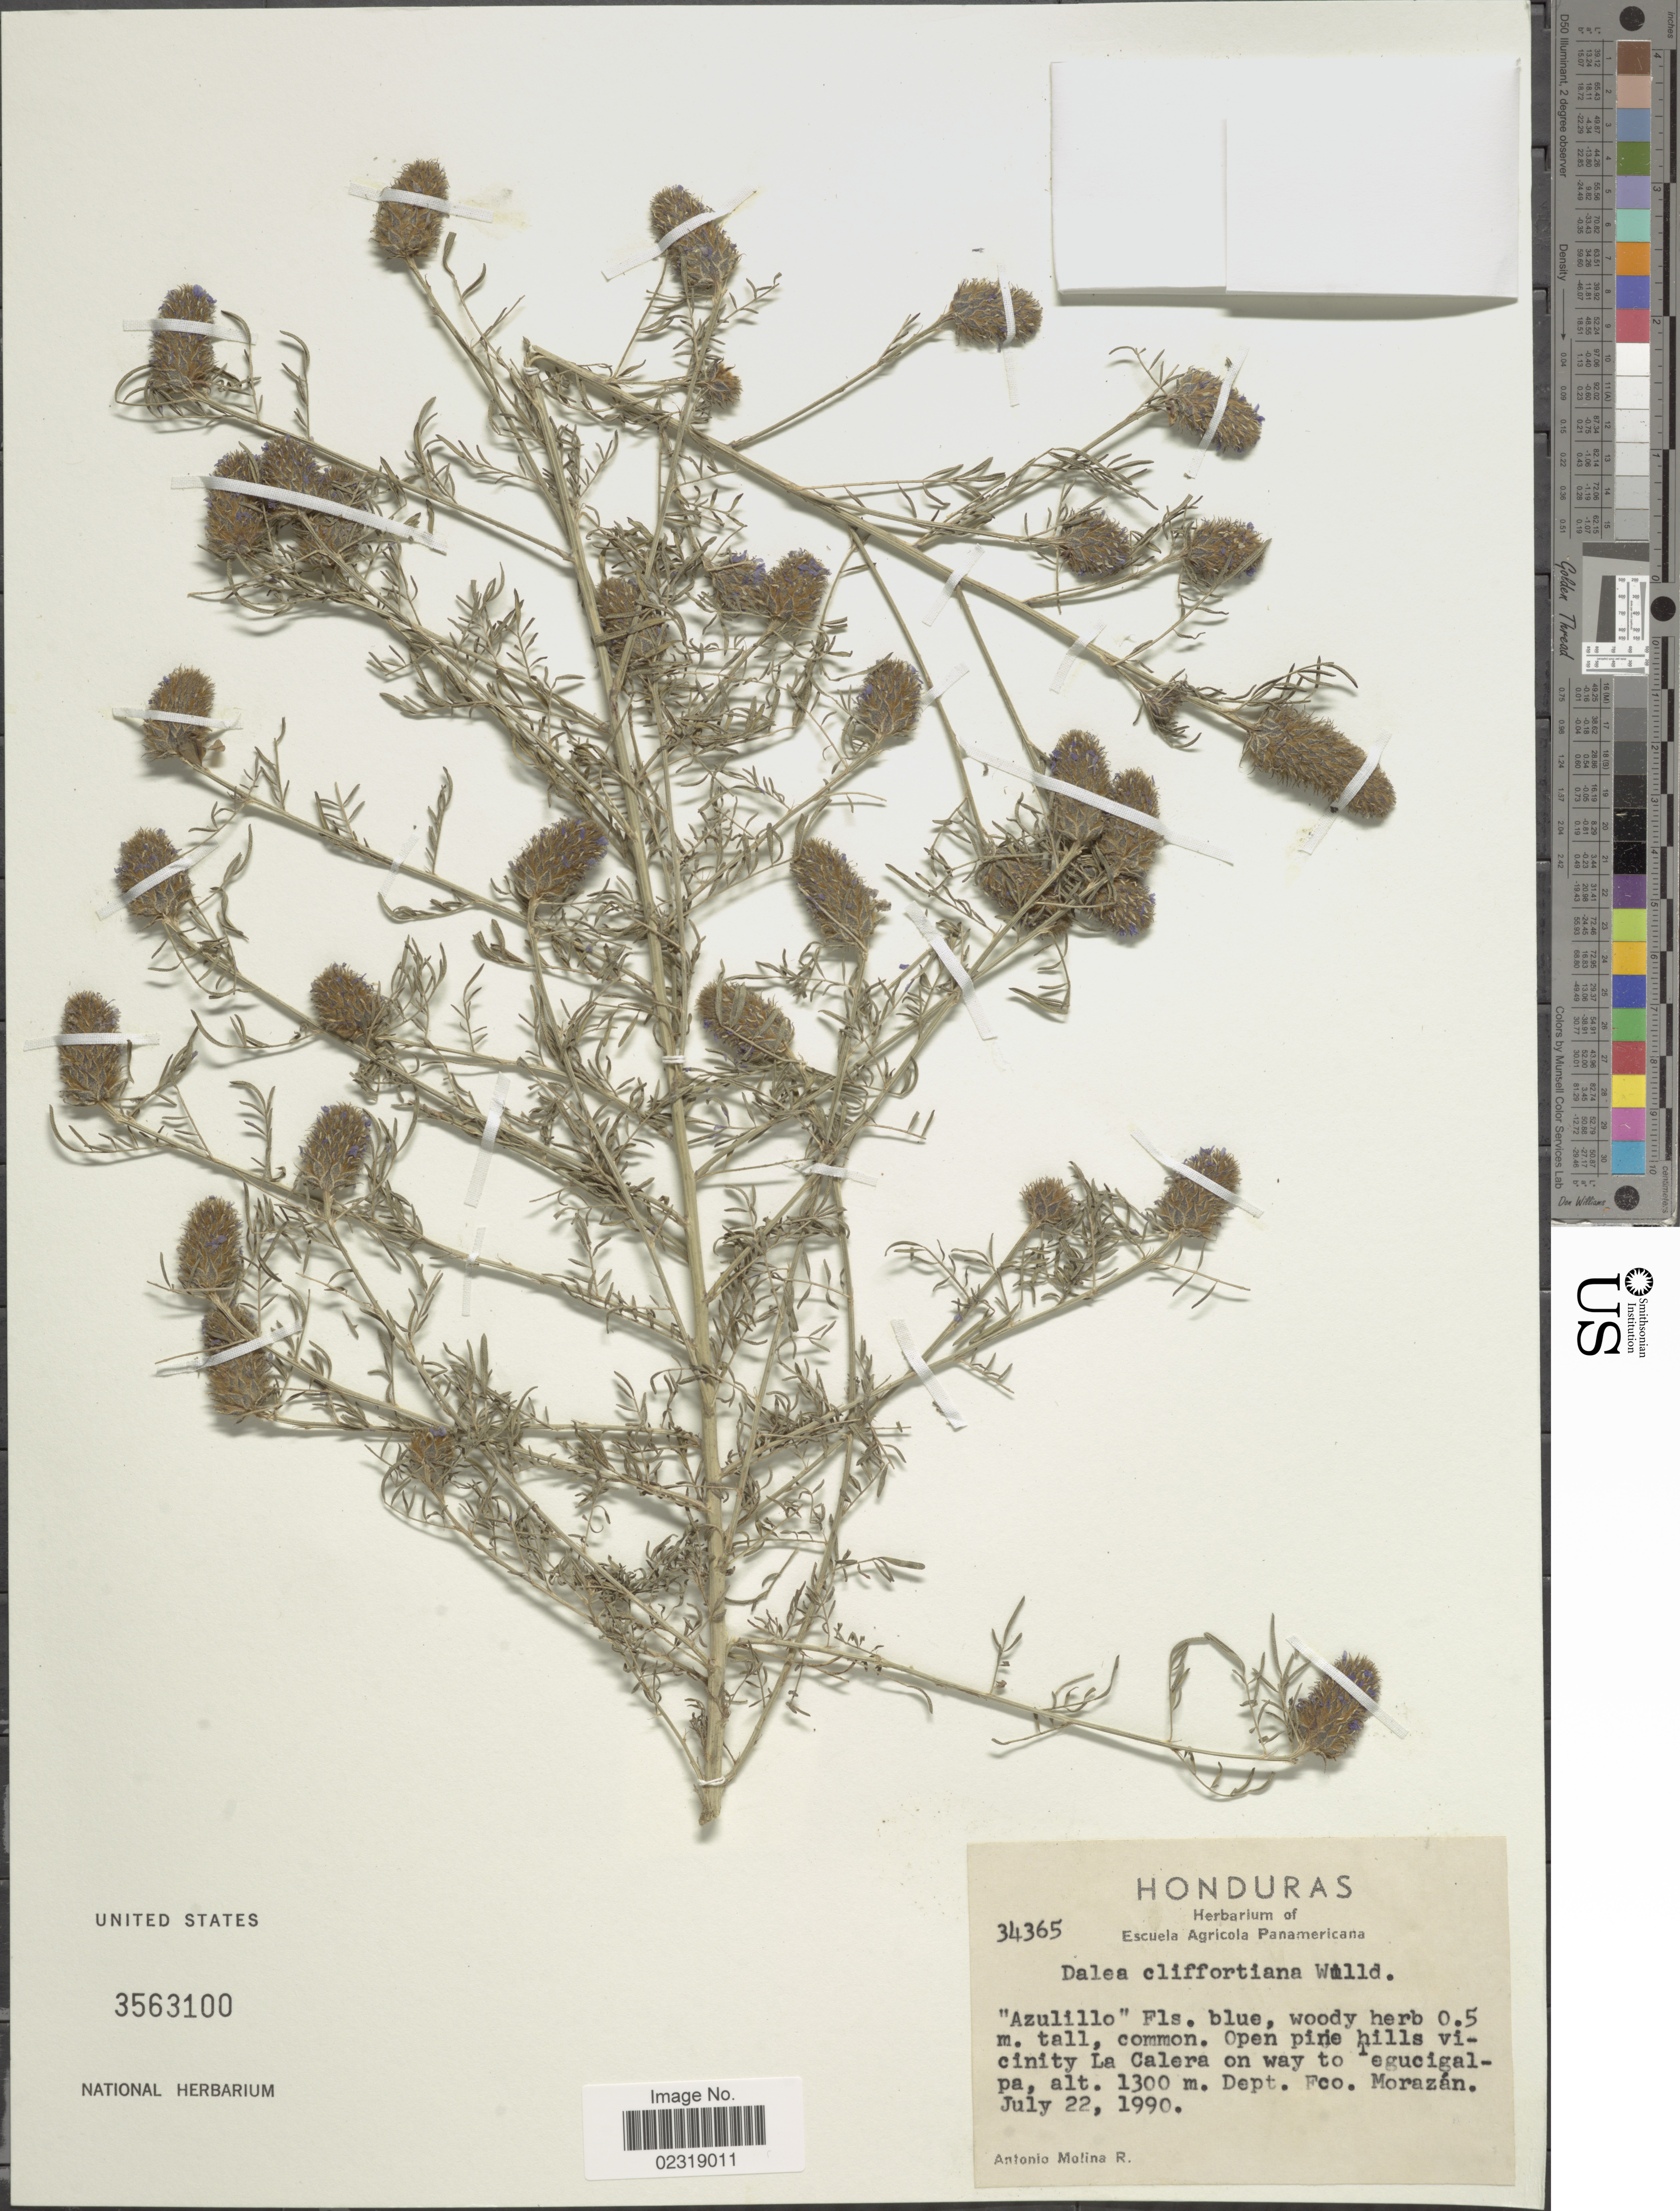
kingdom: Plantae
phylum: Tracheophyta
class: Magnoliopsida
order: Fabales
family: Fabaceae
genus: Dalea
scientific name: Dalea cliffortiana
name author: Willd.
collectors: A. Molina R.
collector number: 34365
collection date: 1990-07-22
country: Honduras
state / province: Fco. Morazán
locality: Open pine hills vicinity La Calera on way to Tegucigalpa.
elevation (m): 1300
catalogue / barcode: US 3563100